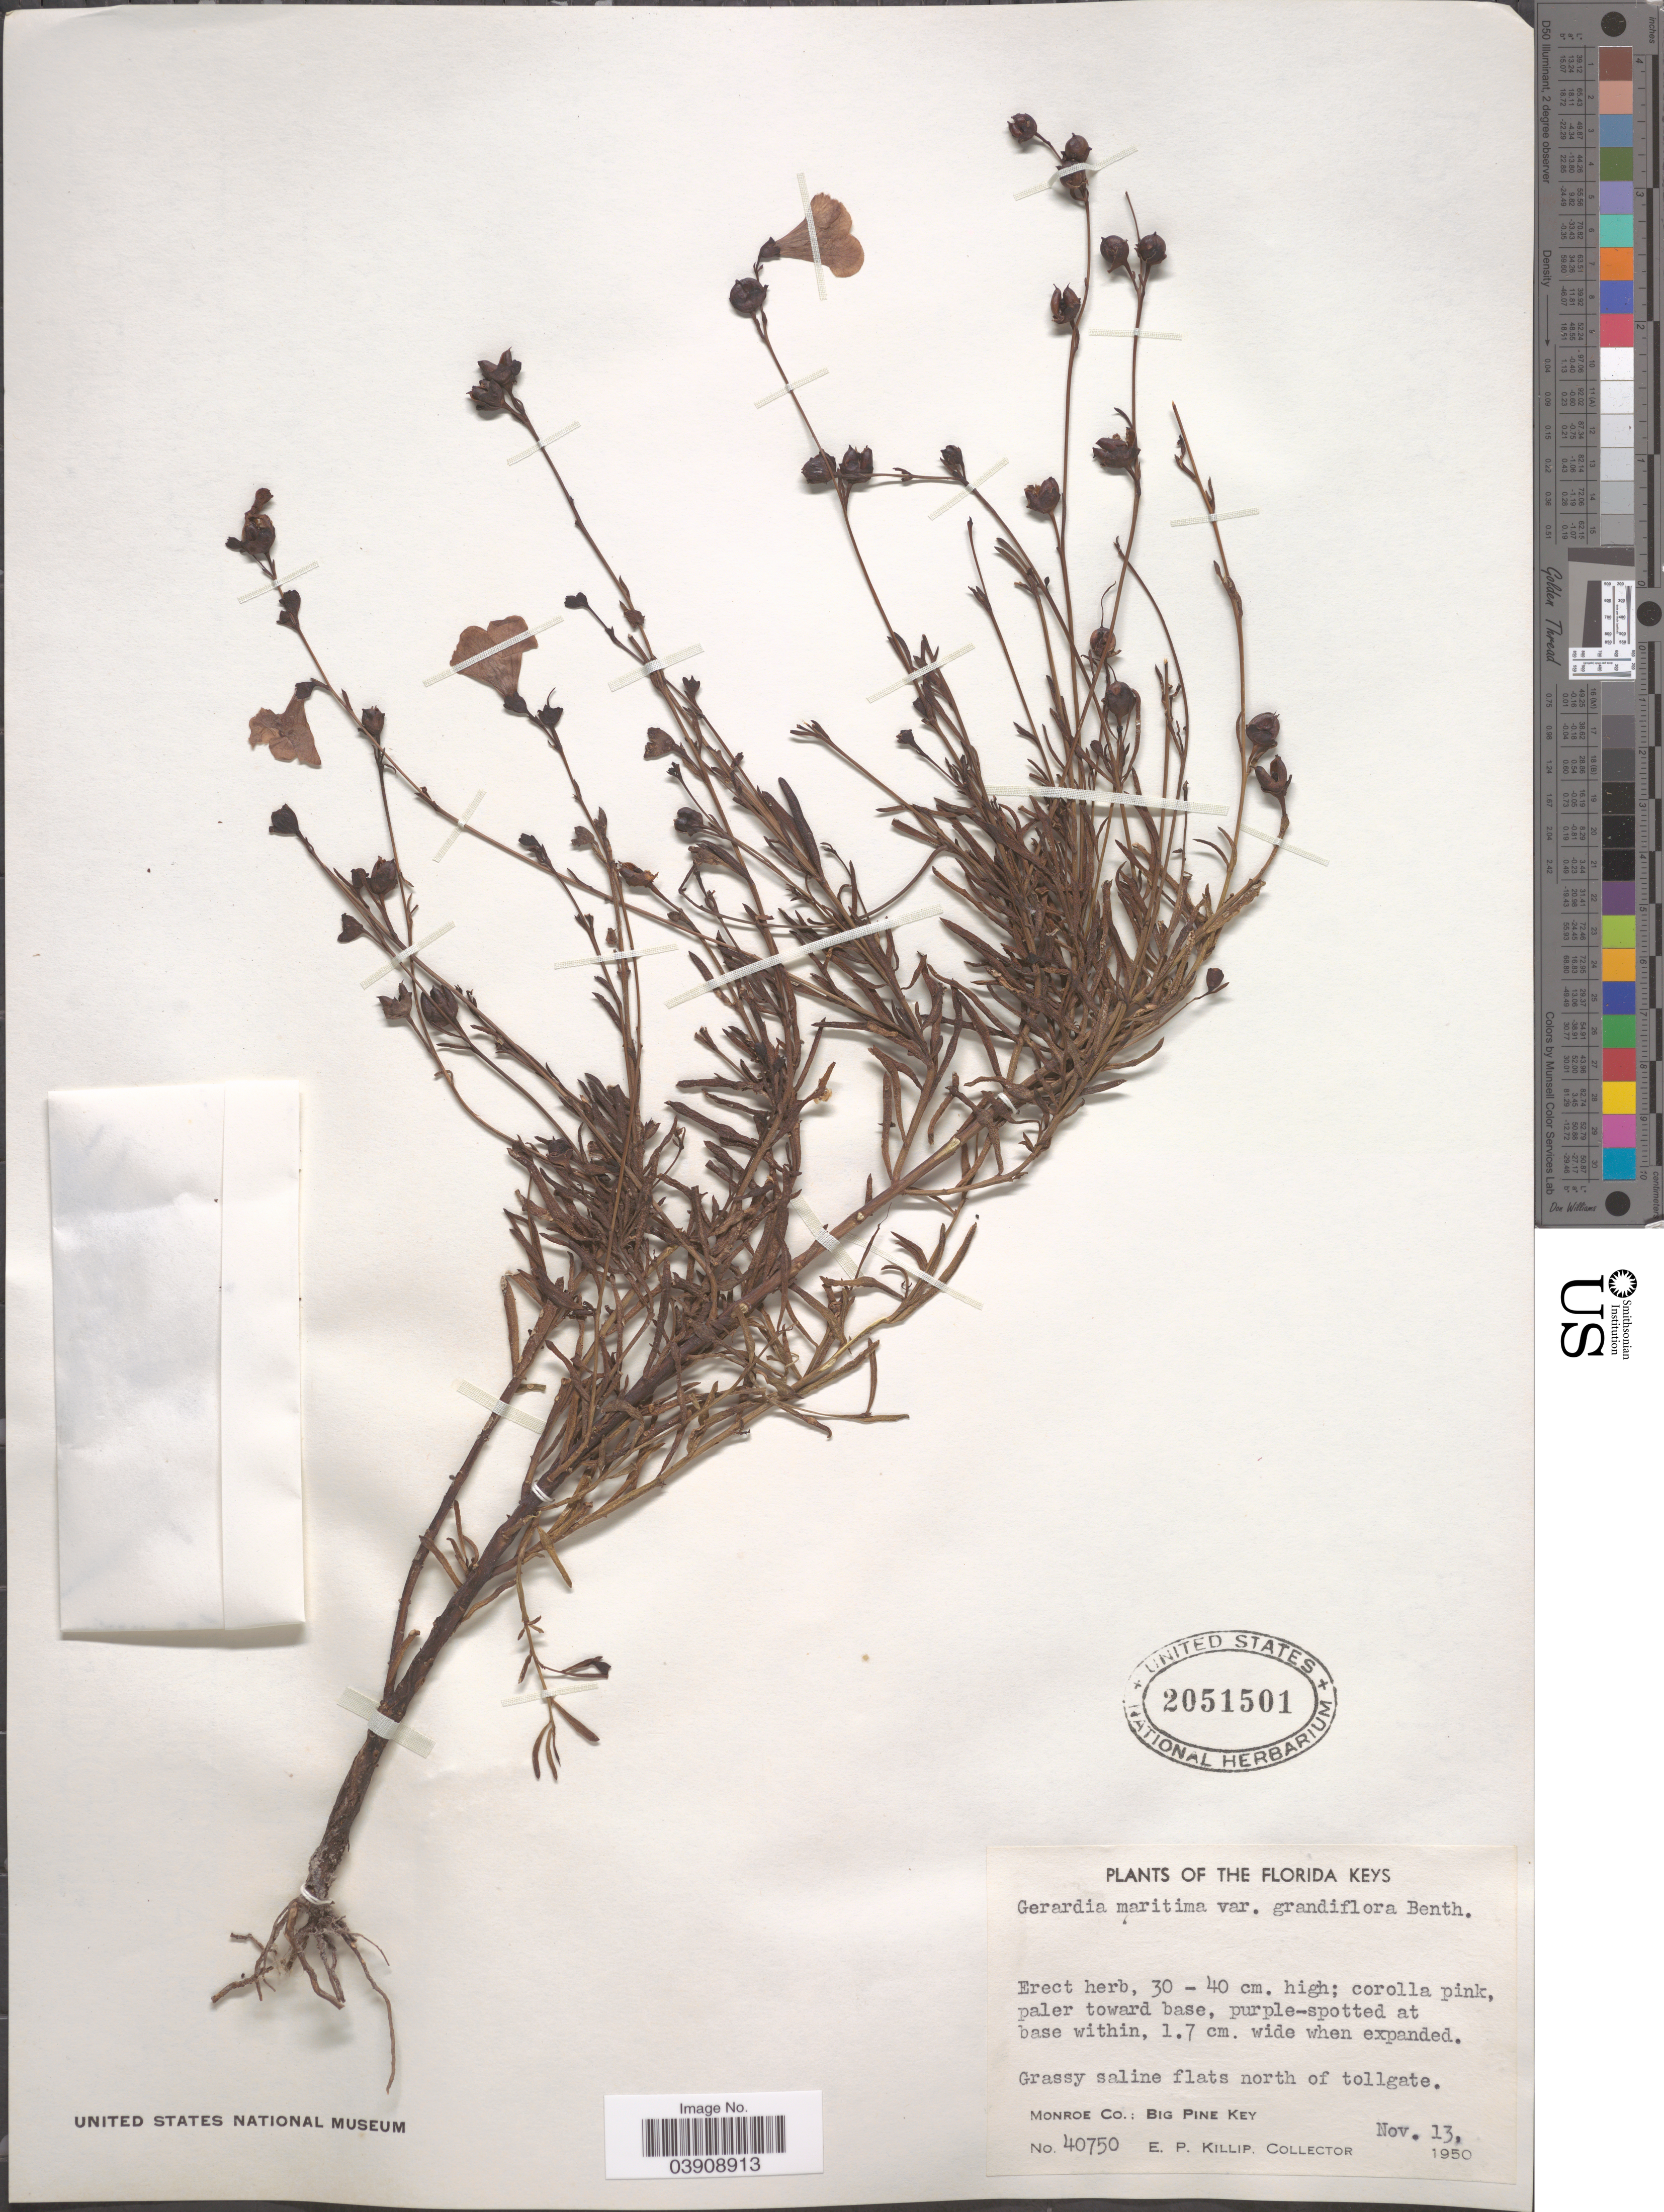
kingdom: Plantae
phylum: Tracheophyta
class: Magnoliopsida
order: Lamiales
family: Orobanchaceae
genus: Gerardia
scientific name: Gerardia maritima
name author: Raf.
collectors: E. P. Killip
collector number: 40750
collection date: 1950-11-13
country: United States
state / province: Florida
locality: The Florida Keys. Monroe Co.: Big Pine Key.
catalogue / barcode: US 2051501